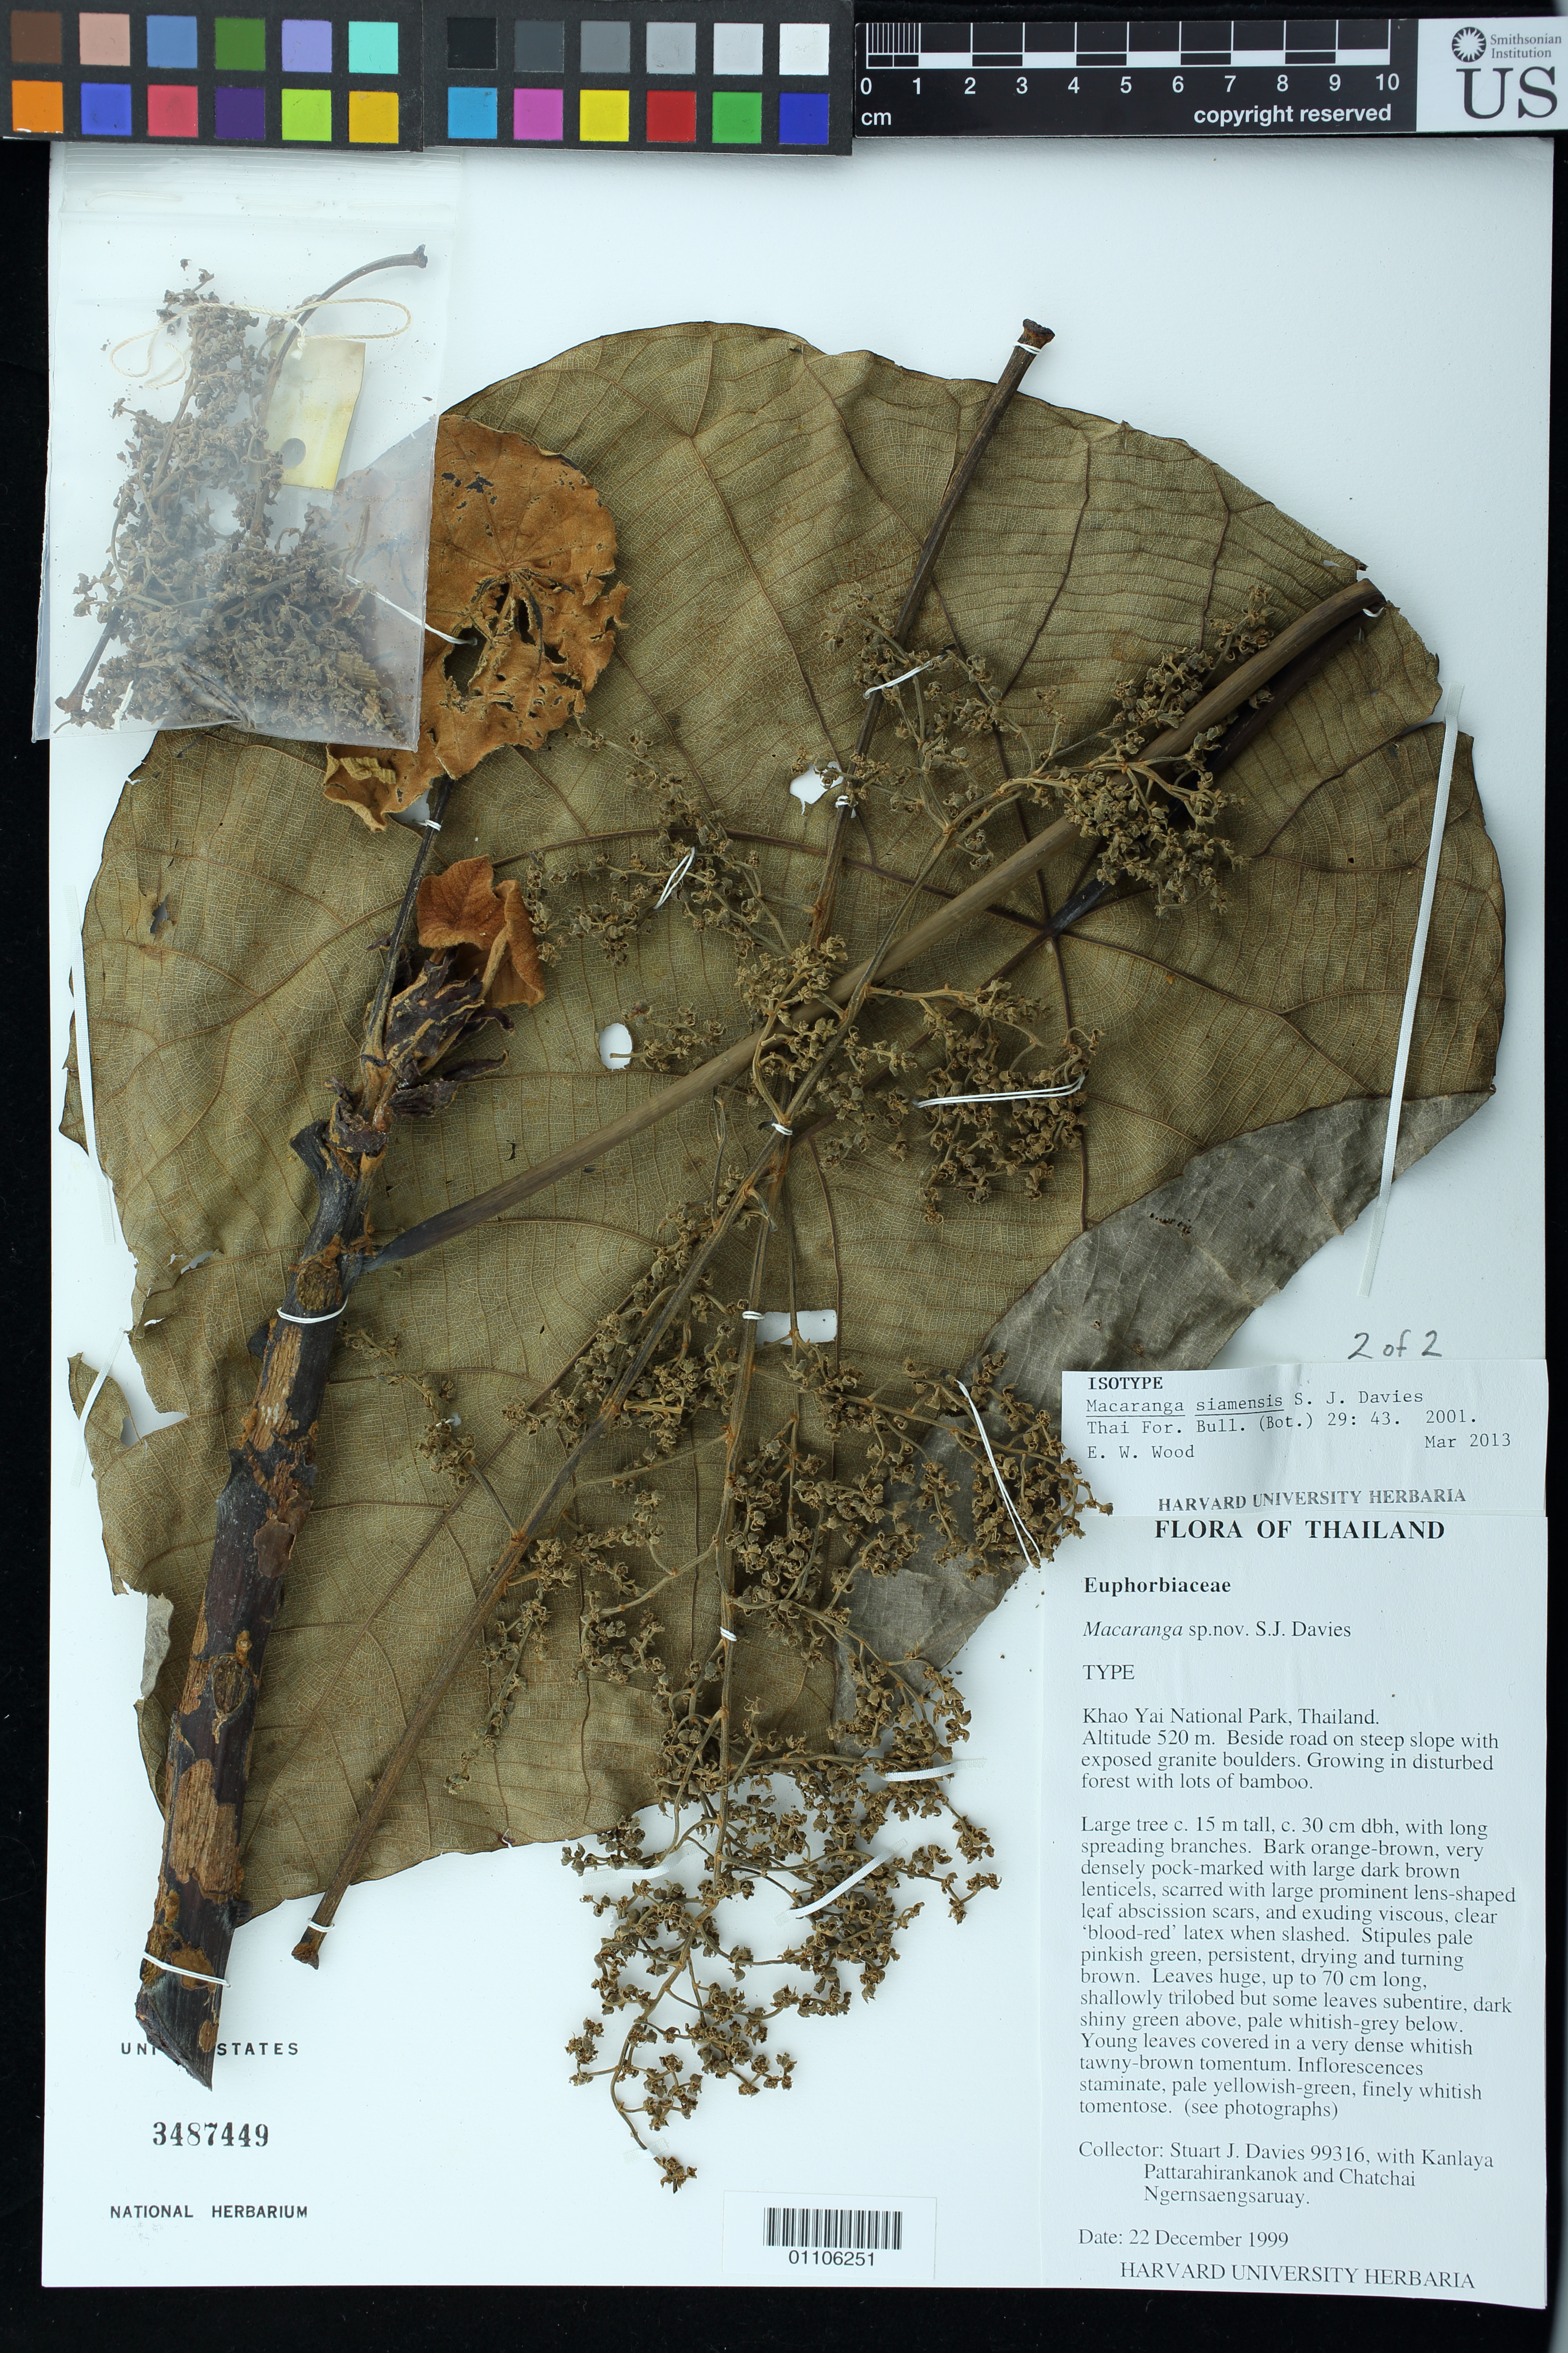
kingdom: Plantae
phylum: Tracheophyta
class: Magnoliopsida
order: Malpighiales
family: Euphorbiaceae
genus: Macaranga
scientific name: Macaranga siamensis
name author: S.J. Davies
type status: Isotype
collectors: S. Davies, K. Pattarahirankanok & C. Ngernsaengsaruay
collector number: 99316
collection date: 1999-12-22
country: Thailand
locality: Khao Yai National Park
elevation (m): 520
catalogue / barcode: US 3487449